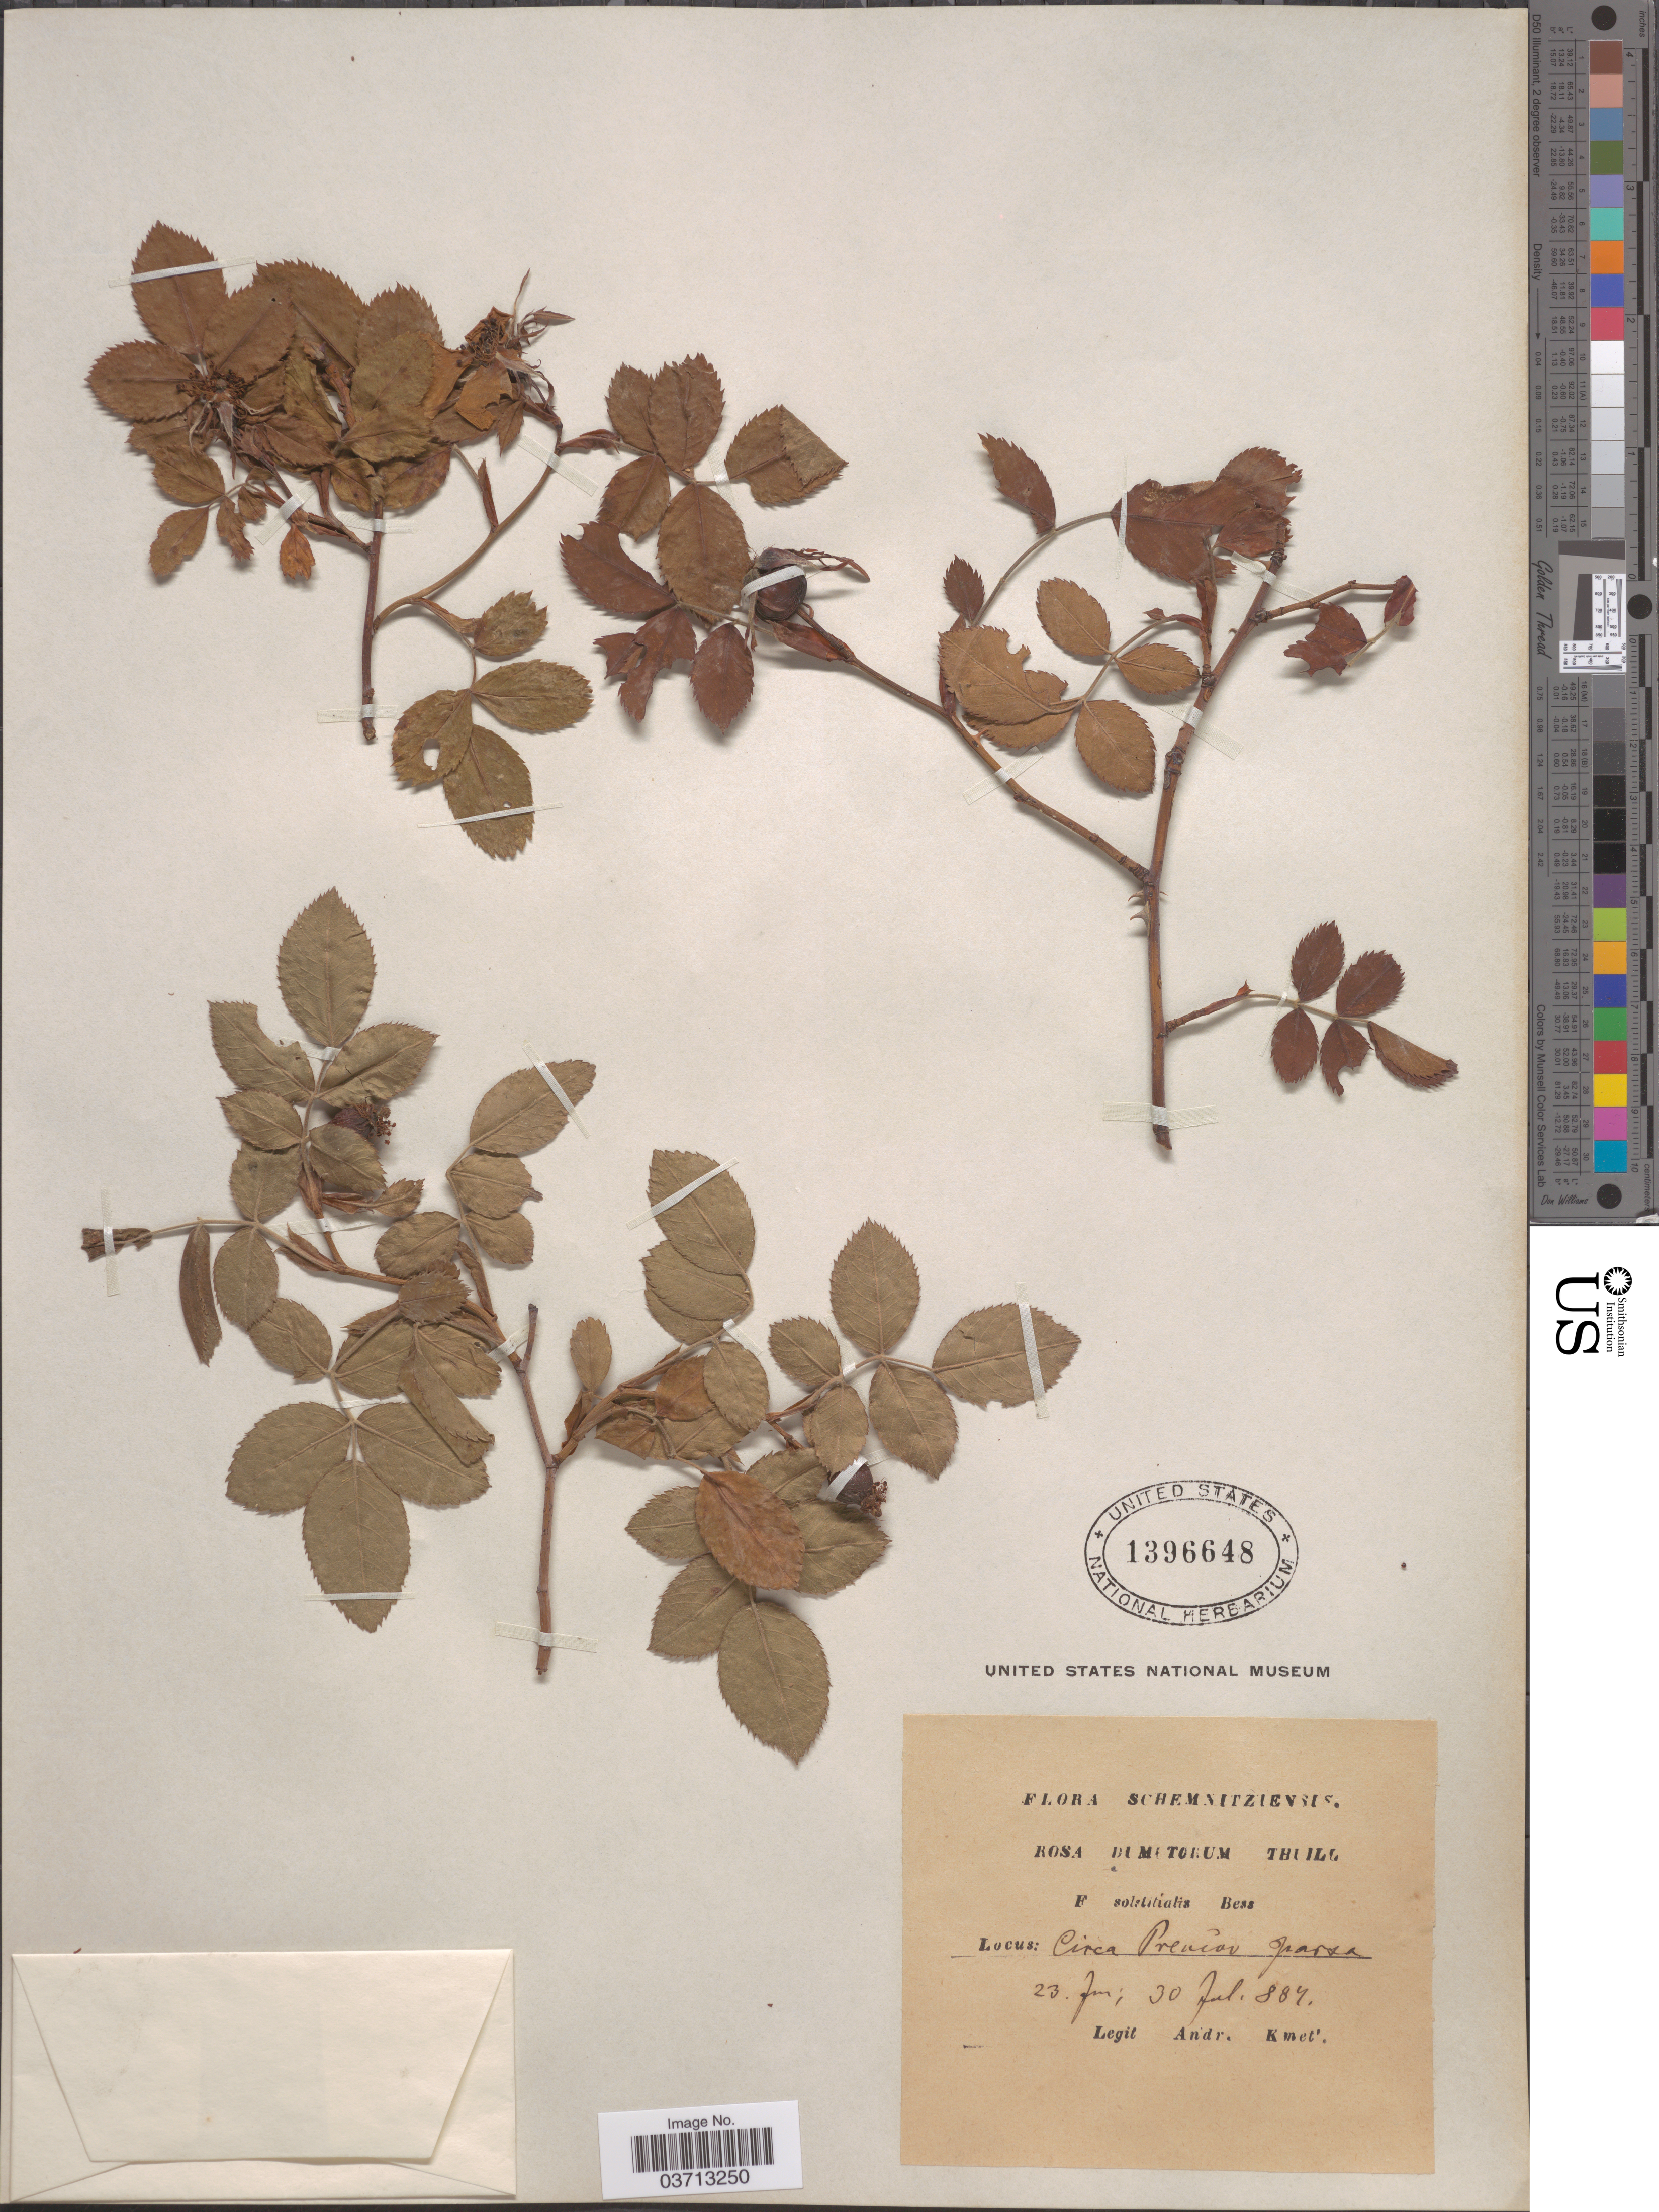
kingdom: Plantae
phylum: Tracheophyta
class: Magnoliopsida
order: Rosales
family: Rosaceae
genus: Rosa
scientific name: Rosa dumetorum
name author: Lange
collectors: A. Kmet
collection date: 1884-06-23/1884-07-30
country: Slovakia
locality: Schemnitziensis. Circa Prencov sparsa.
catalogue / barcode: US 1396648